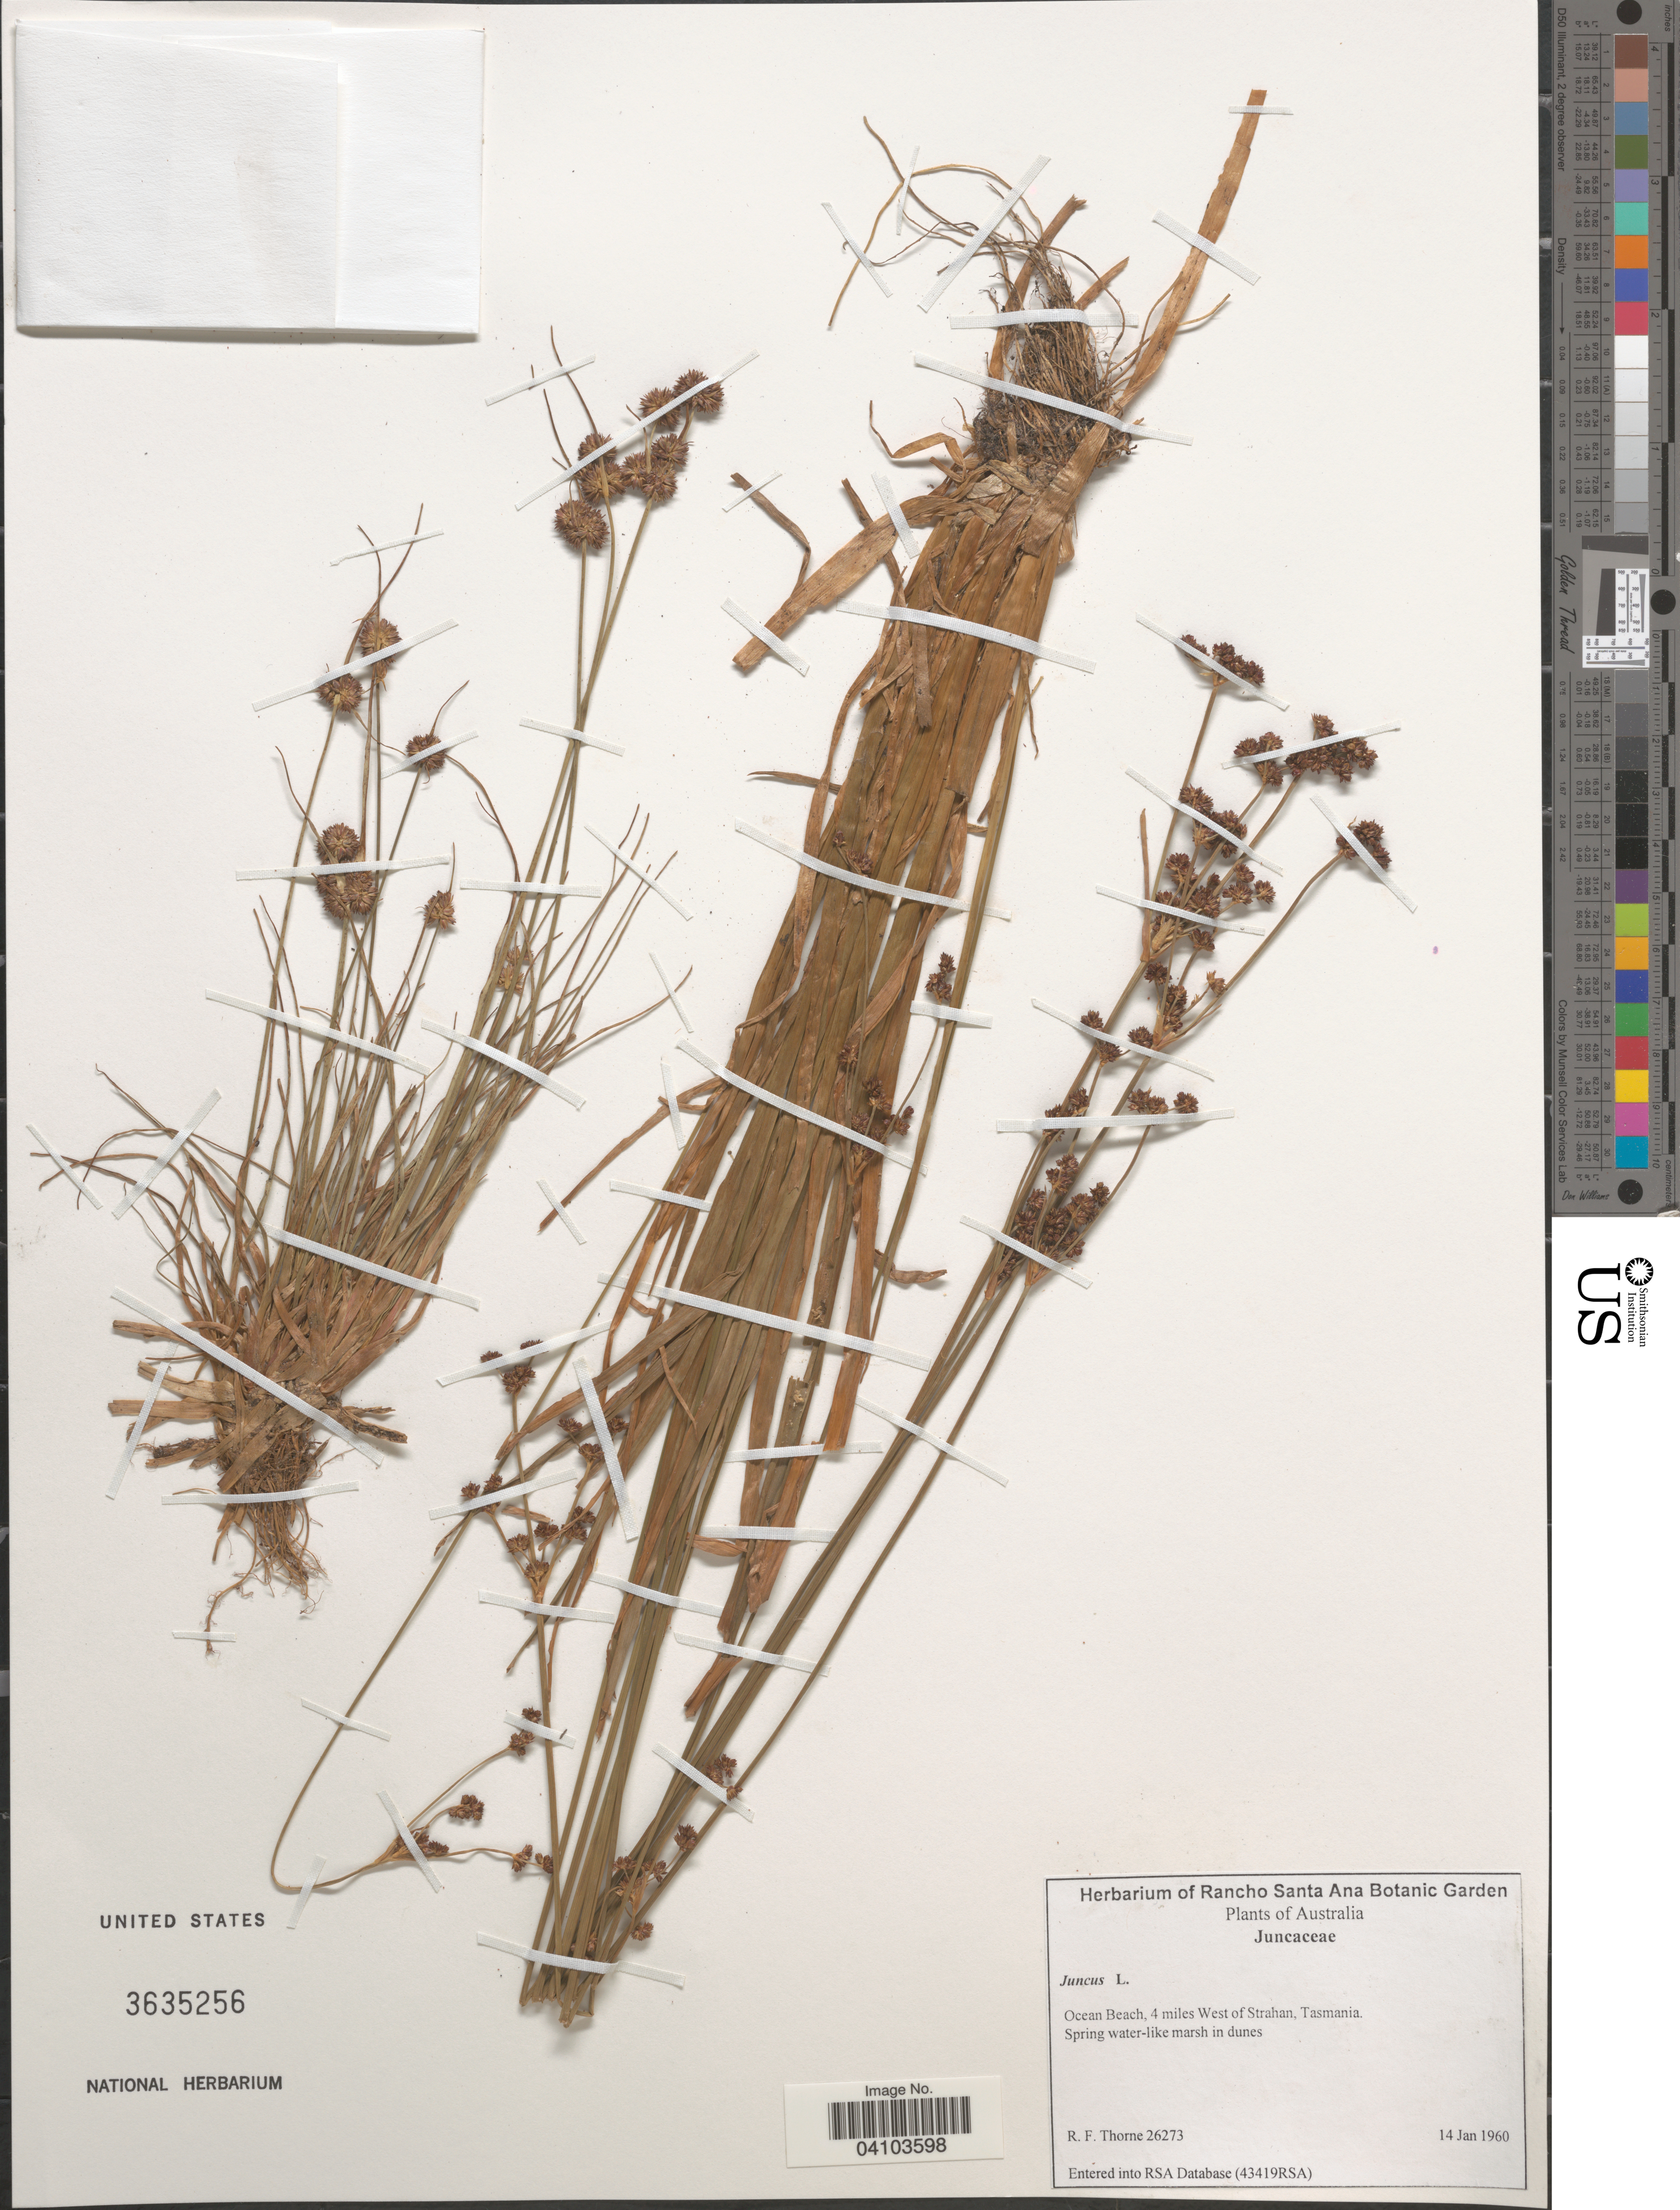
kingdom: Plantae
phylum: Tracheophyta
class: Liliopsida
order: Poales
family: Juncaceae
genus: Juncus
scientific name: Juncus sp.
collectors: R. Thorne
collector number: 26273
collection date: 1960-01-14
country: Australia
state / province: Tasmania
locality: Ocean Beach, 4 miles West of Straham.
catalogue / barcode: US 3635256